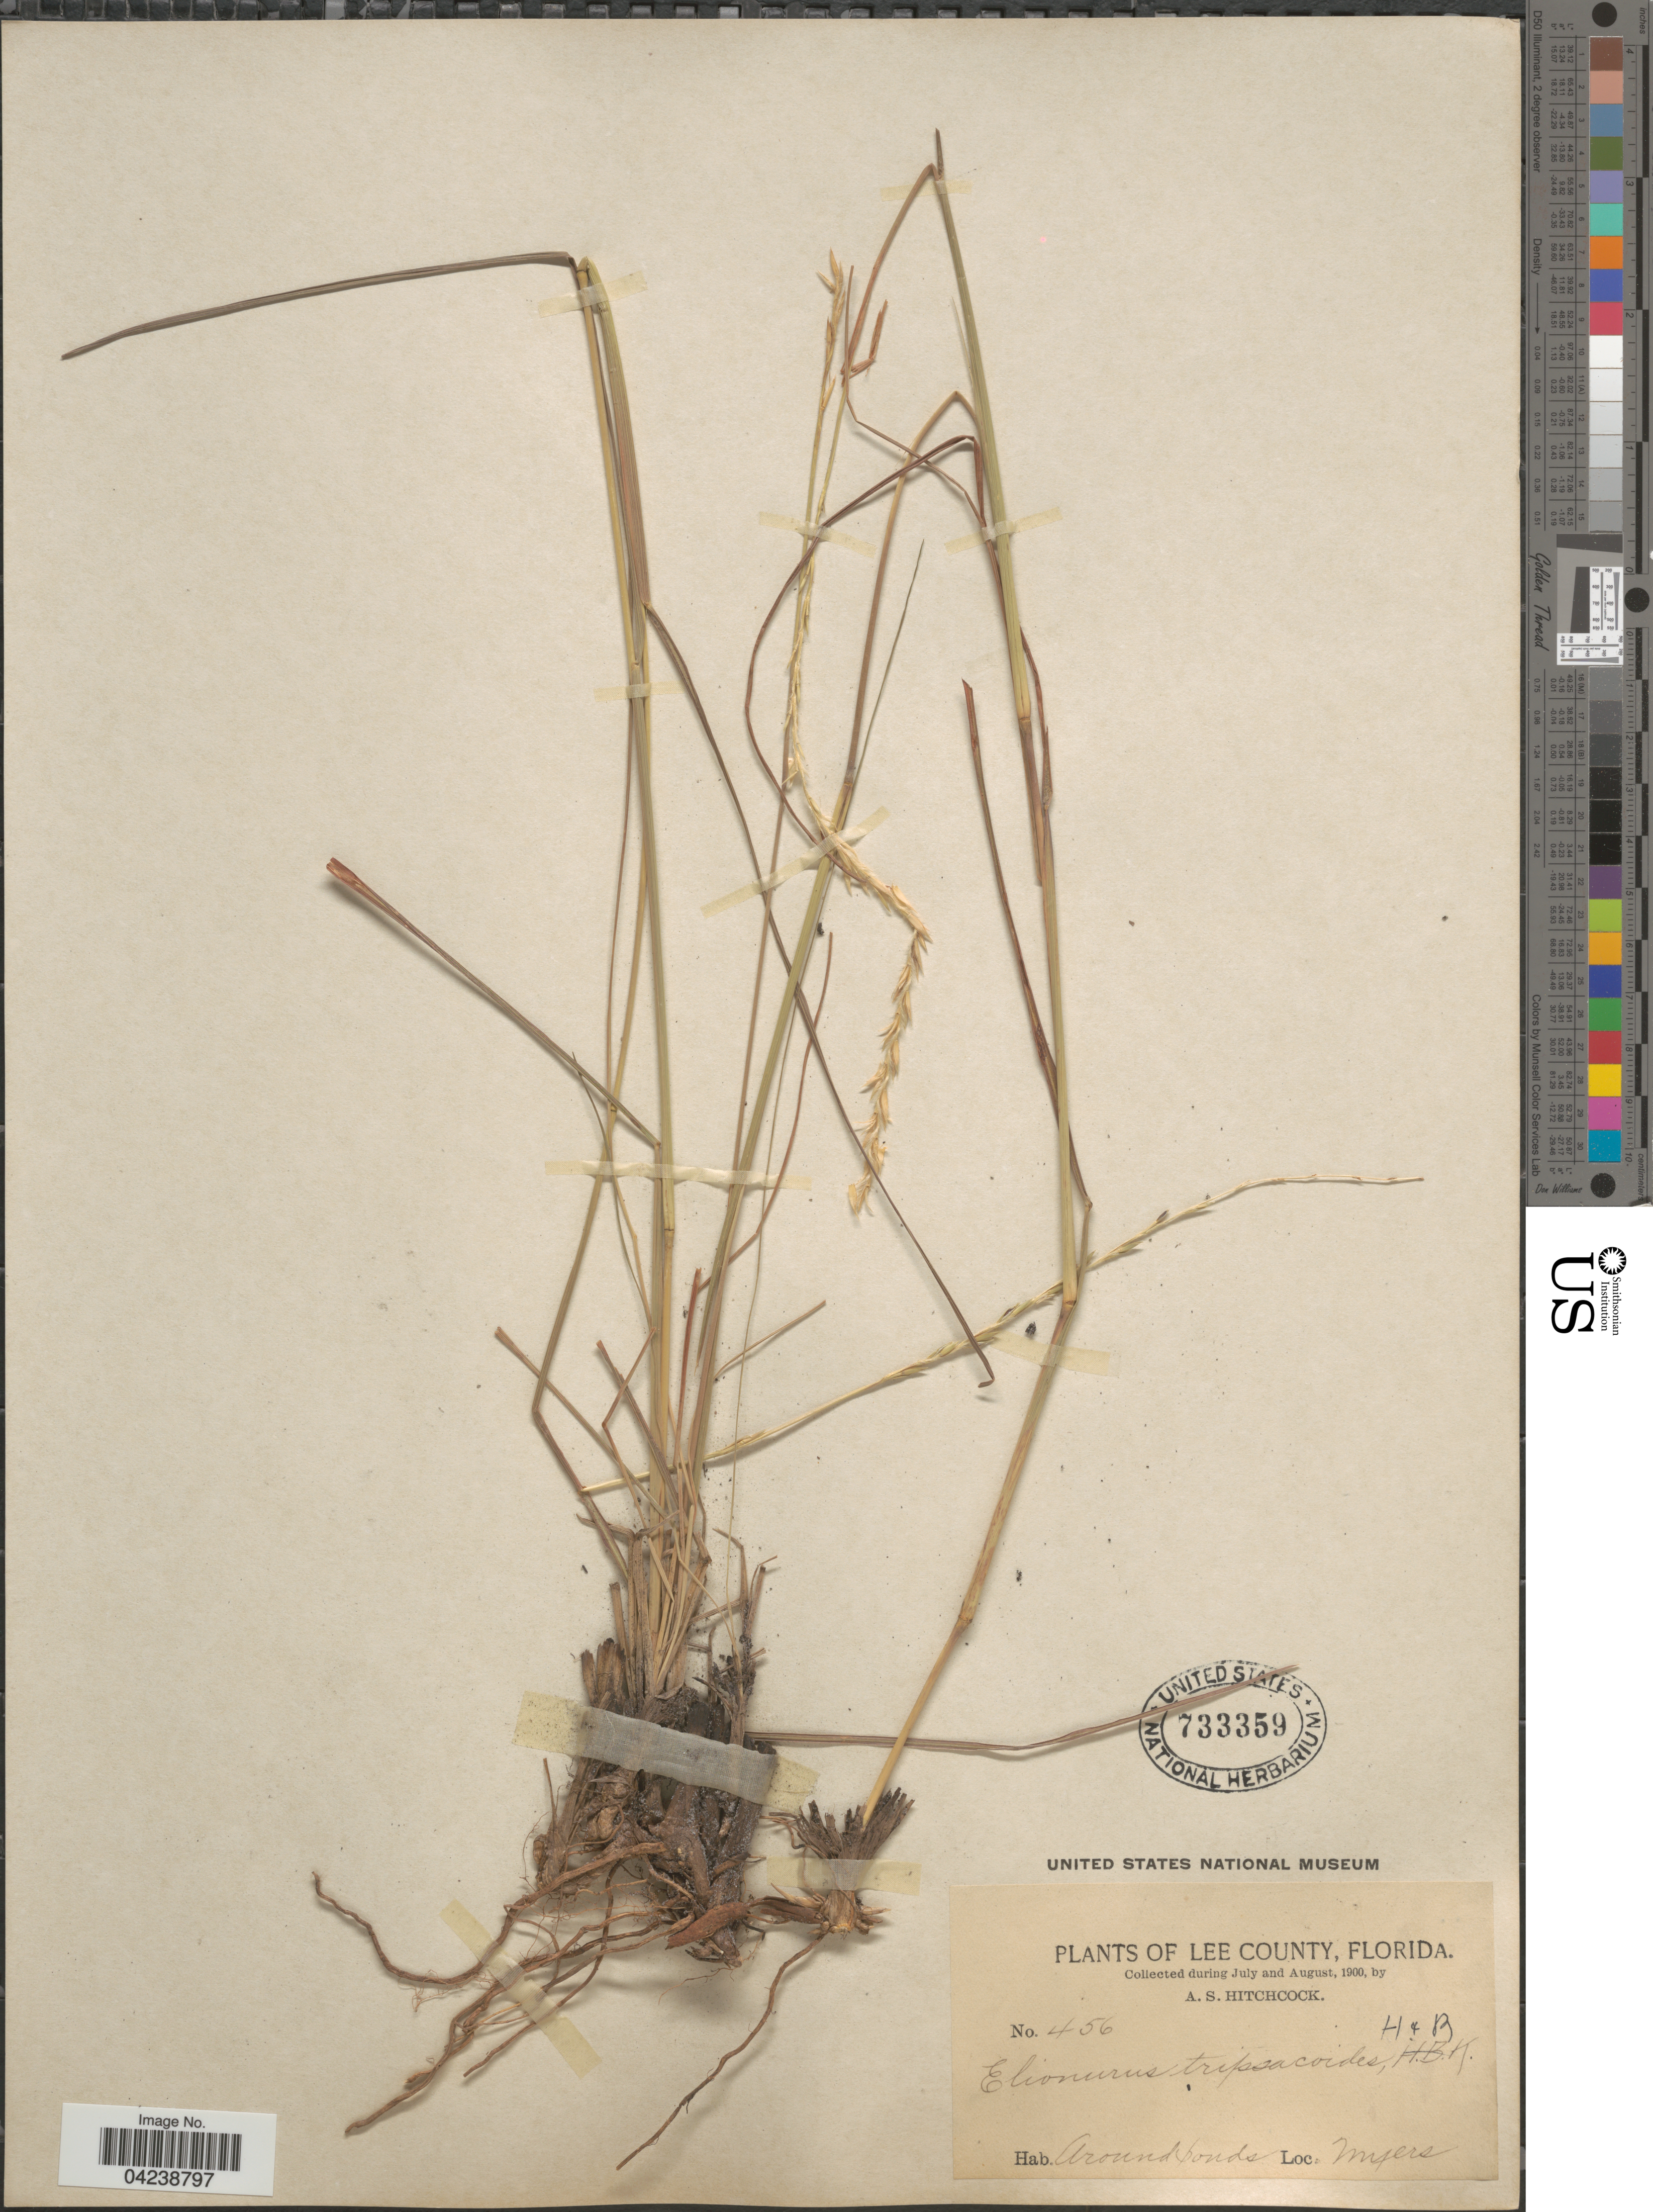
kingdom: Plantae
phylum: Tracheophyta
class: Liliopsida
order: Poales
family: Poaceae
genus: Elionurus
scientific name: Elionurus tripsacoides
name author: Humb. & Bonpl. ex Willd.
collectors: A. S. Hitchcock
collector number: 456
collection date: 1900-07/1900-08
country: United States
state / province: Florida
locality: Lee County. Myers.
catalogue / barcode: US 733359